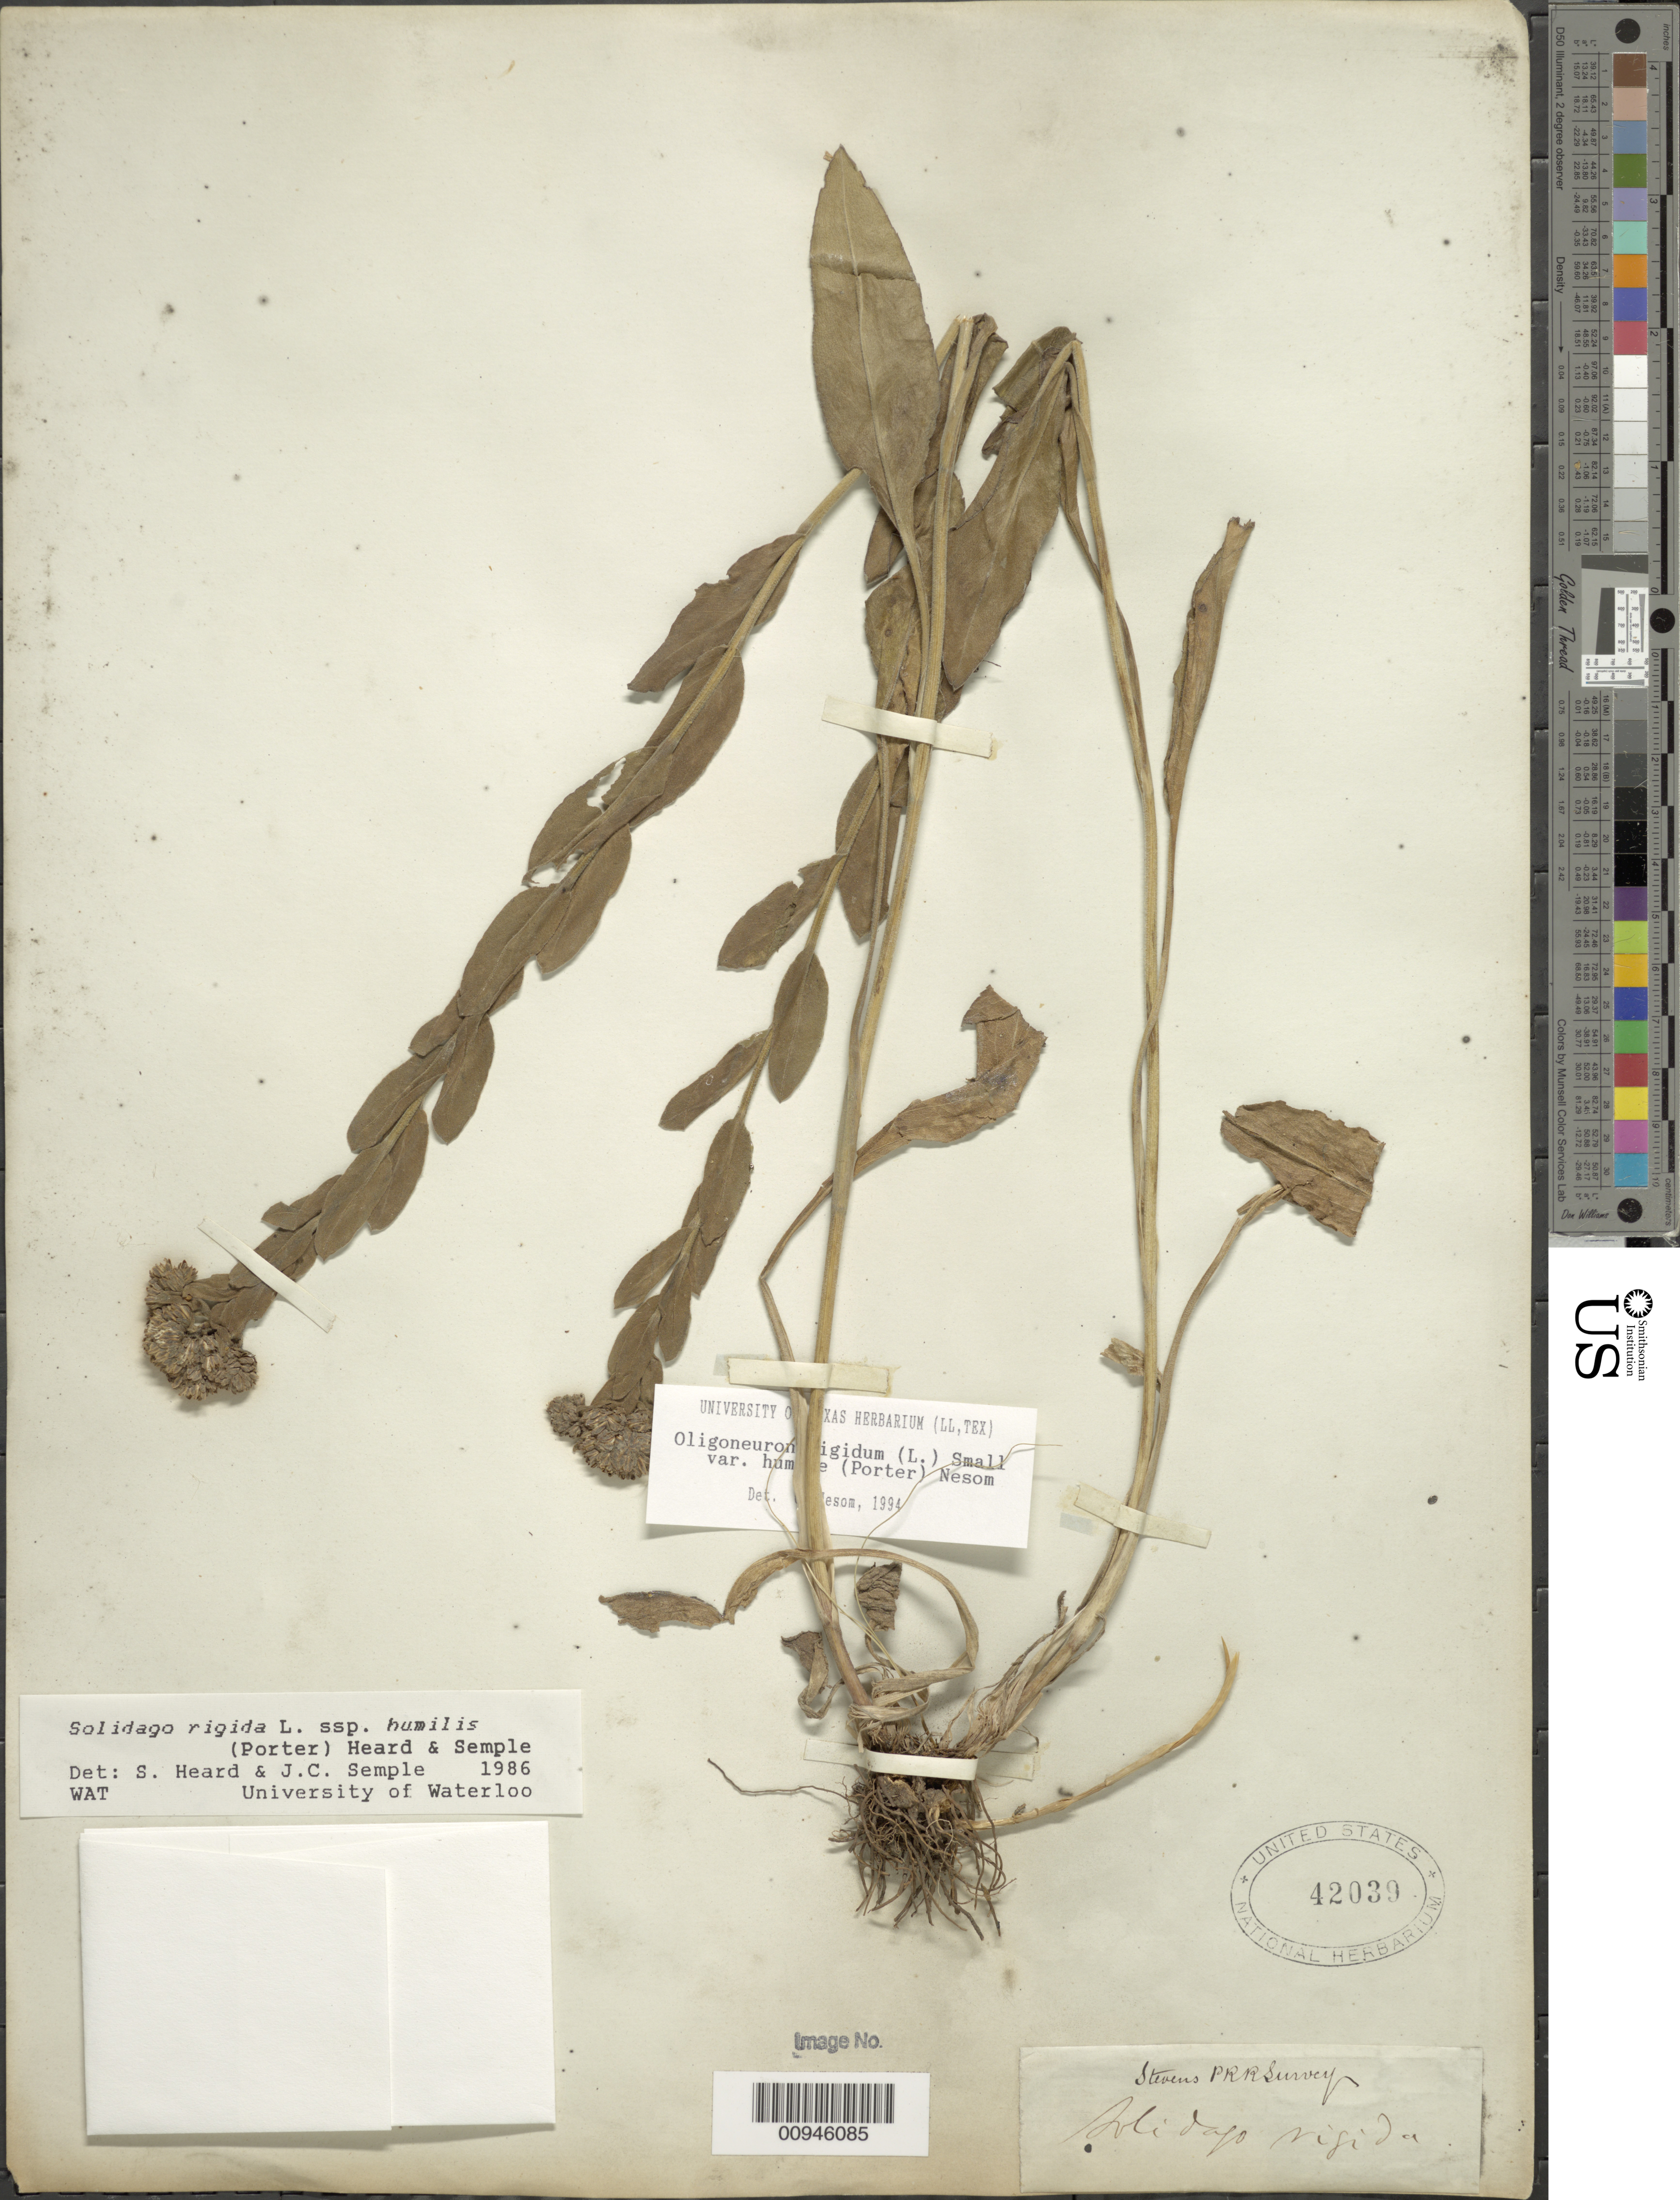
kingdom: Plantae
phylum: Tracheophyta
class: Magnoliopsida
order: Asterales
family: Asteraceae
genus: Solidago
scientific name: Solidago rigida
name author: L.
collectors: -- Stevens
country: United States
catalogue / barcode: US 42039